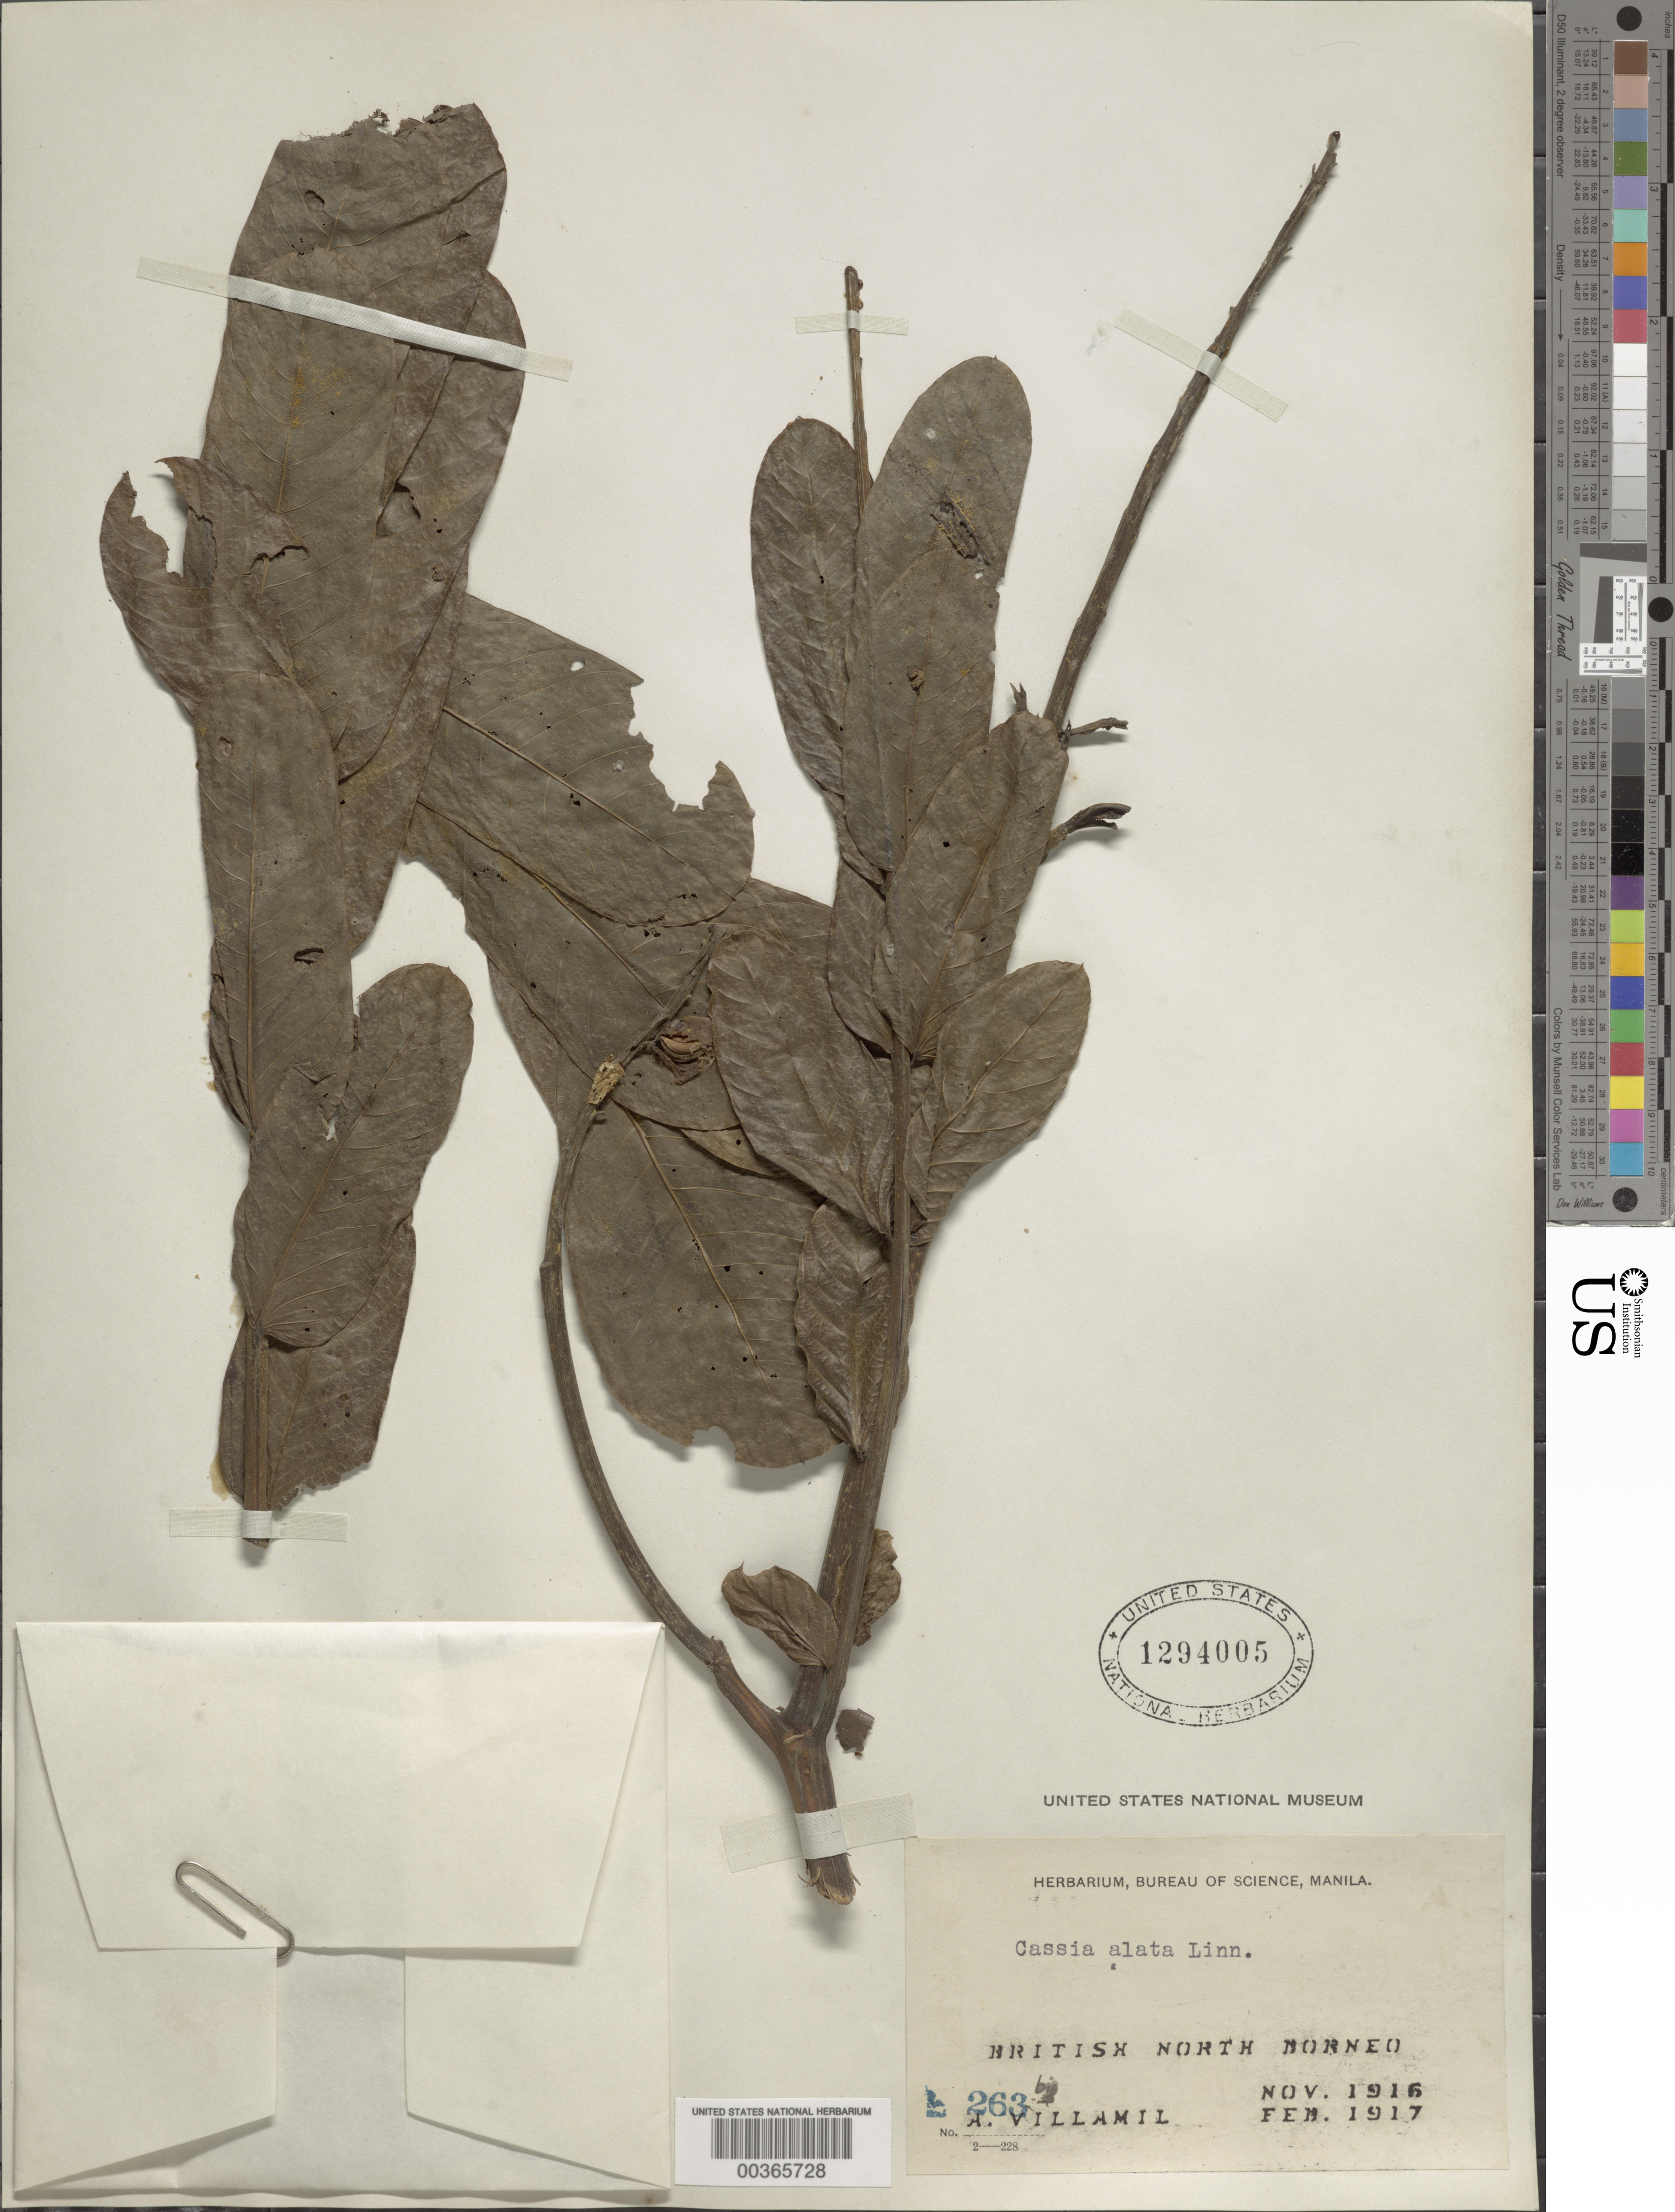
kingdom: Plantae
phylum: Tracheophyta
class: Magnoliopsida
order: Fabales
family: Fabaceae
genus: Senna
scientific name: Senna alata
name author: (L.) Roxb.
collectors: A. Villamil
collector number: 263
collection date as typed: Nov 1916 to -- Feb 1917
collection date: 1916-11/1917-02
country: Malaysia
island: Borneo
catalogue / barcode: US 1294005